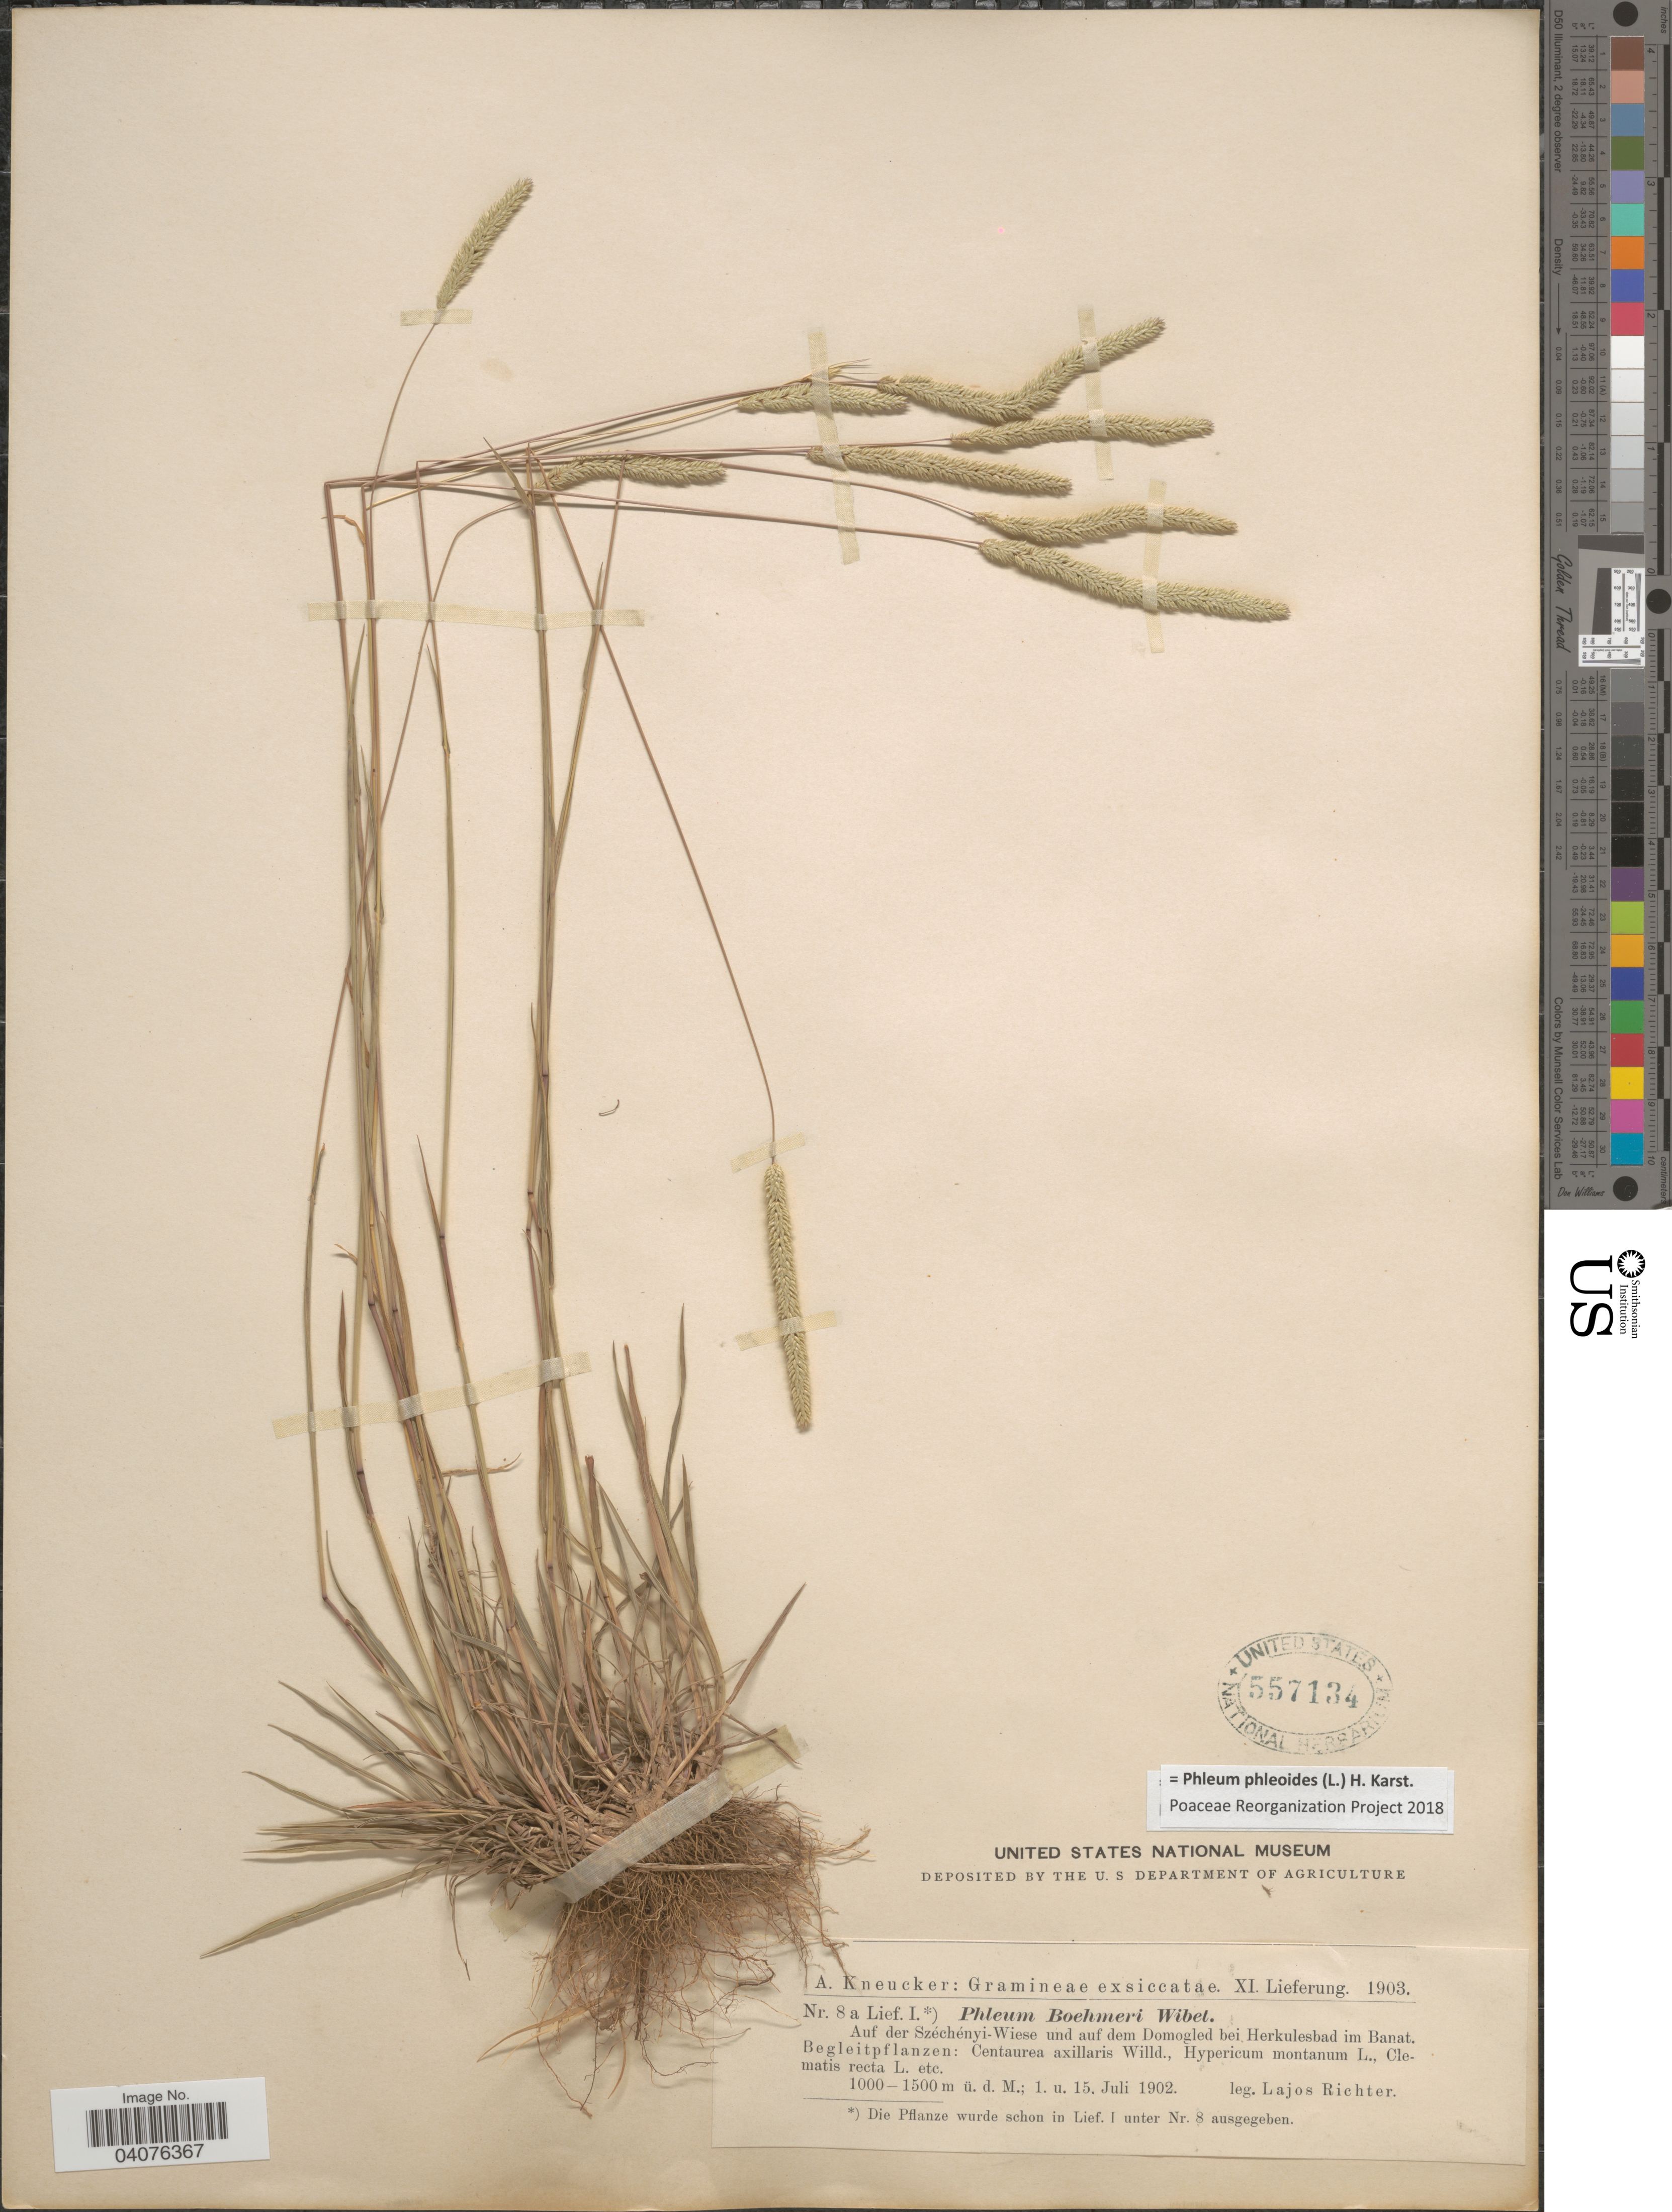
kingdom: Plantae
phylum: Tracheophyta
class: Liliopsida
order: Poales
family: Poaceae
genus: Phleum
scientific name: Phleum phleoides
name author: (L.) H. Karst.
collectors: L. Richter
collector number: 8a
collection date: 1902-07-15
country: Romania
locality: Auf der Széchényi-Wiese und auf dem Domogled bei Herkulesbad im Banat.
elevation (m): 1000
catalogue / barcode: US 557134